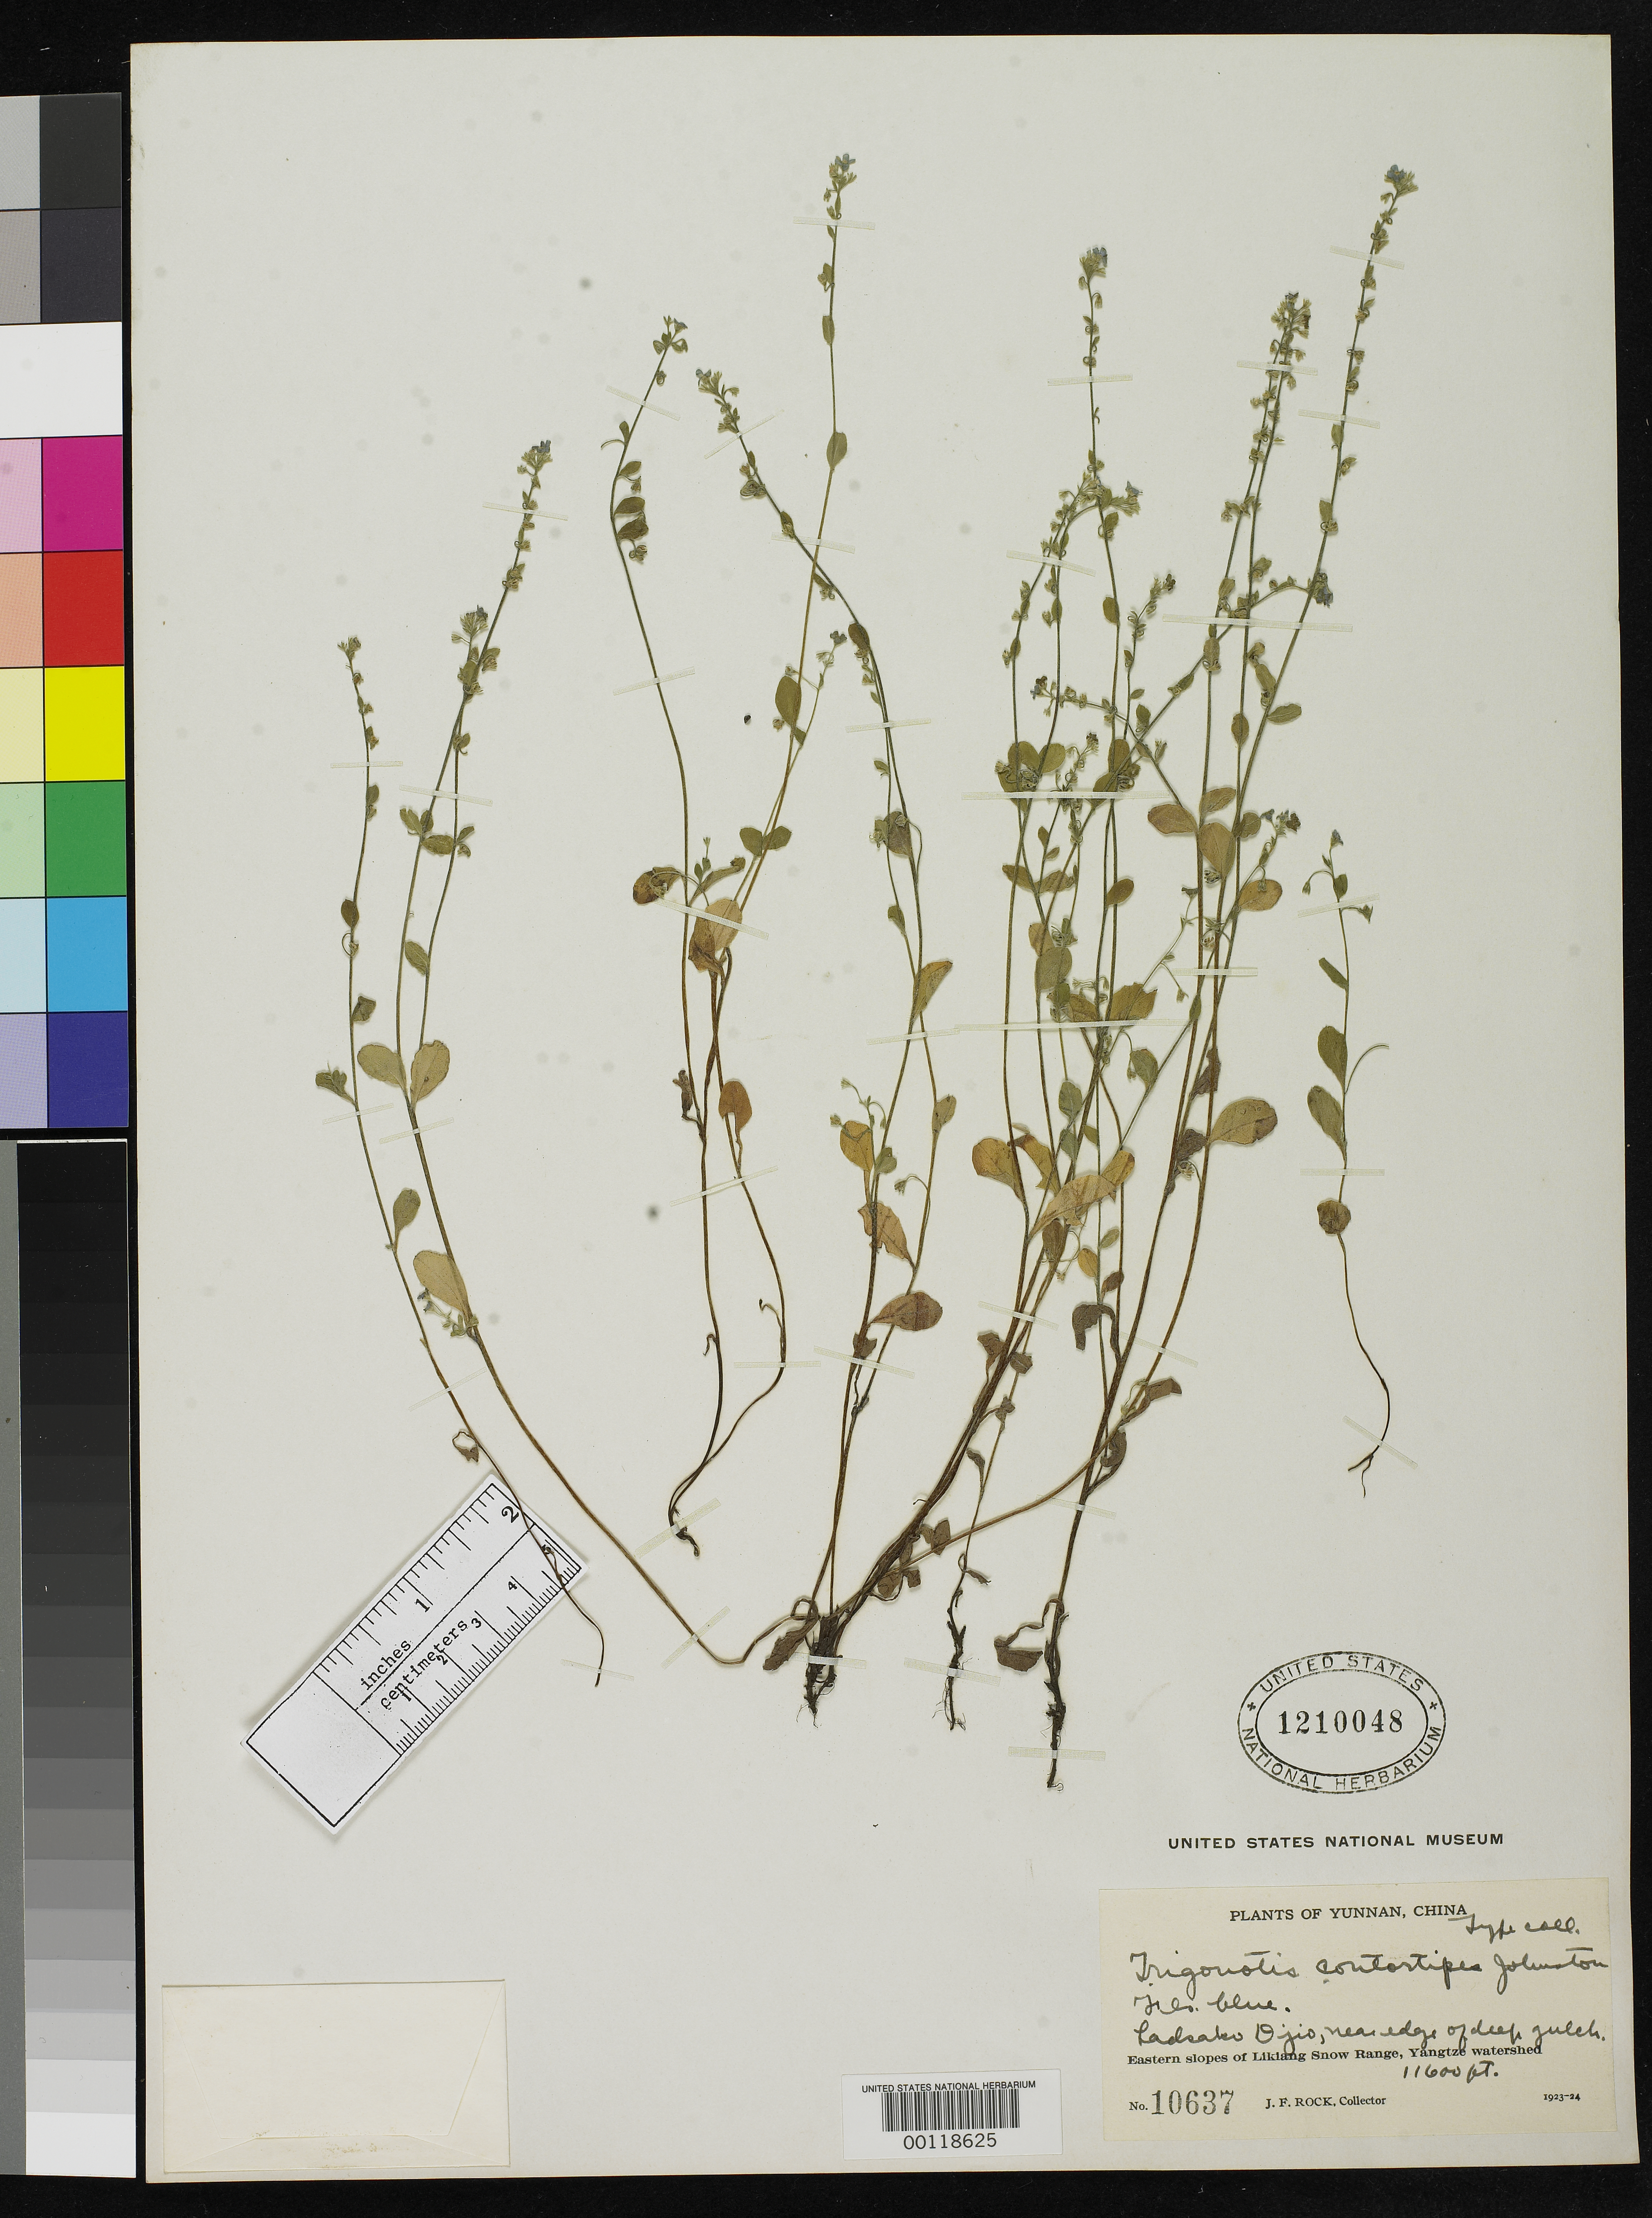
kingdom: Plantae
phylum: Tracheophyta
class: Magnoliopsida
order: Boraginales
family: Boraginaceae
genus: Trigonotis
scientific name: Trigonotis contortipes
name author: I.M. Johnst.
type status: Isotype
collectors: J. F. Rock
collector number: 10637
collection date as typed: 1923 to -- --- 1924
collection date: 1923/1924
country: China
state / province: Yunnan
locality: Eastern slope of Likiang snow range, Yangtze watershed.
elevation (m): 3536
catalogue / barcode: US 1210048